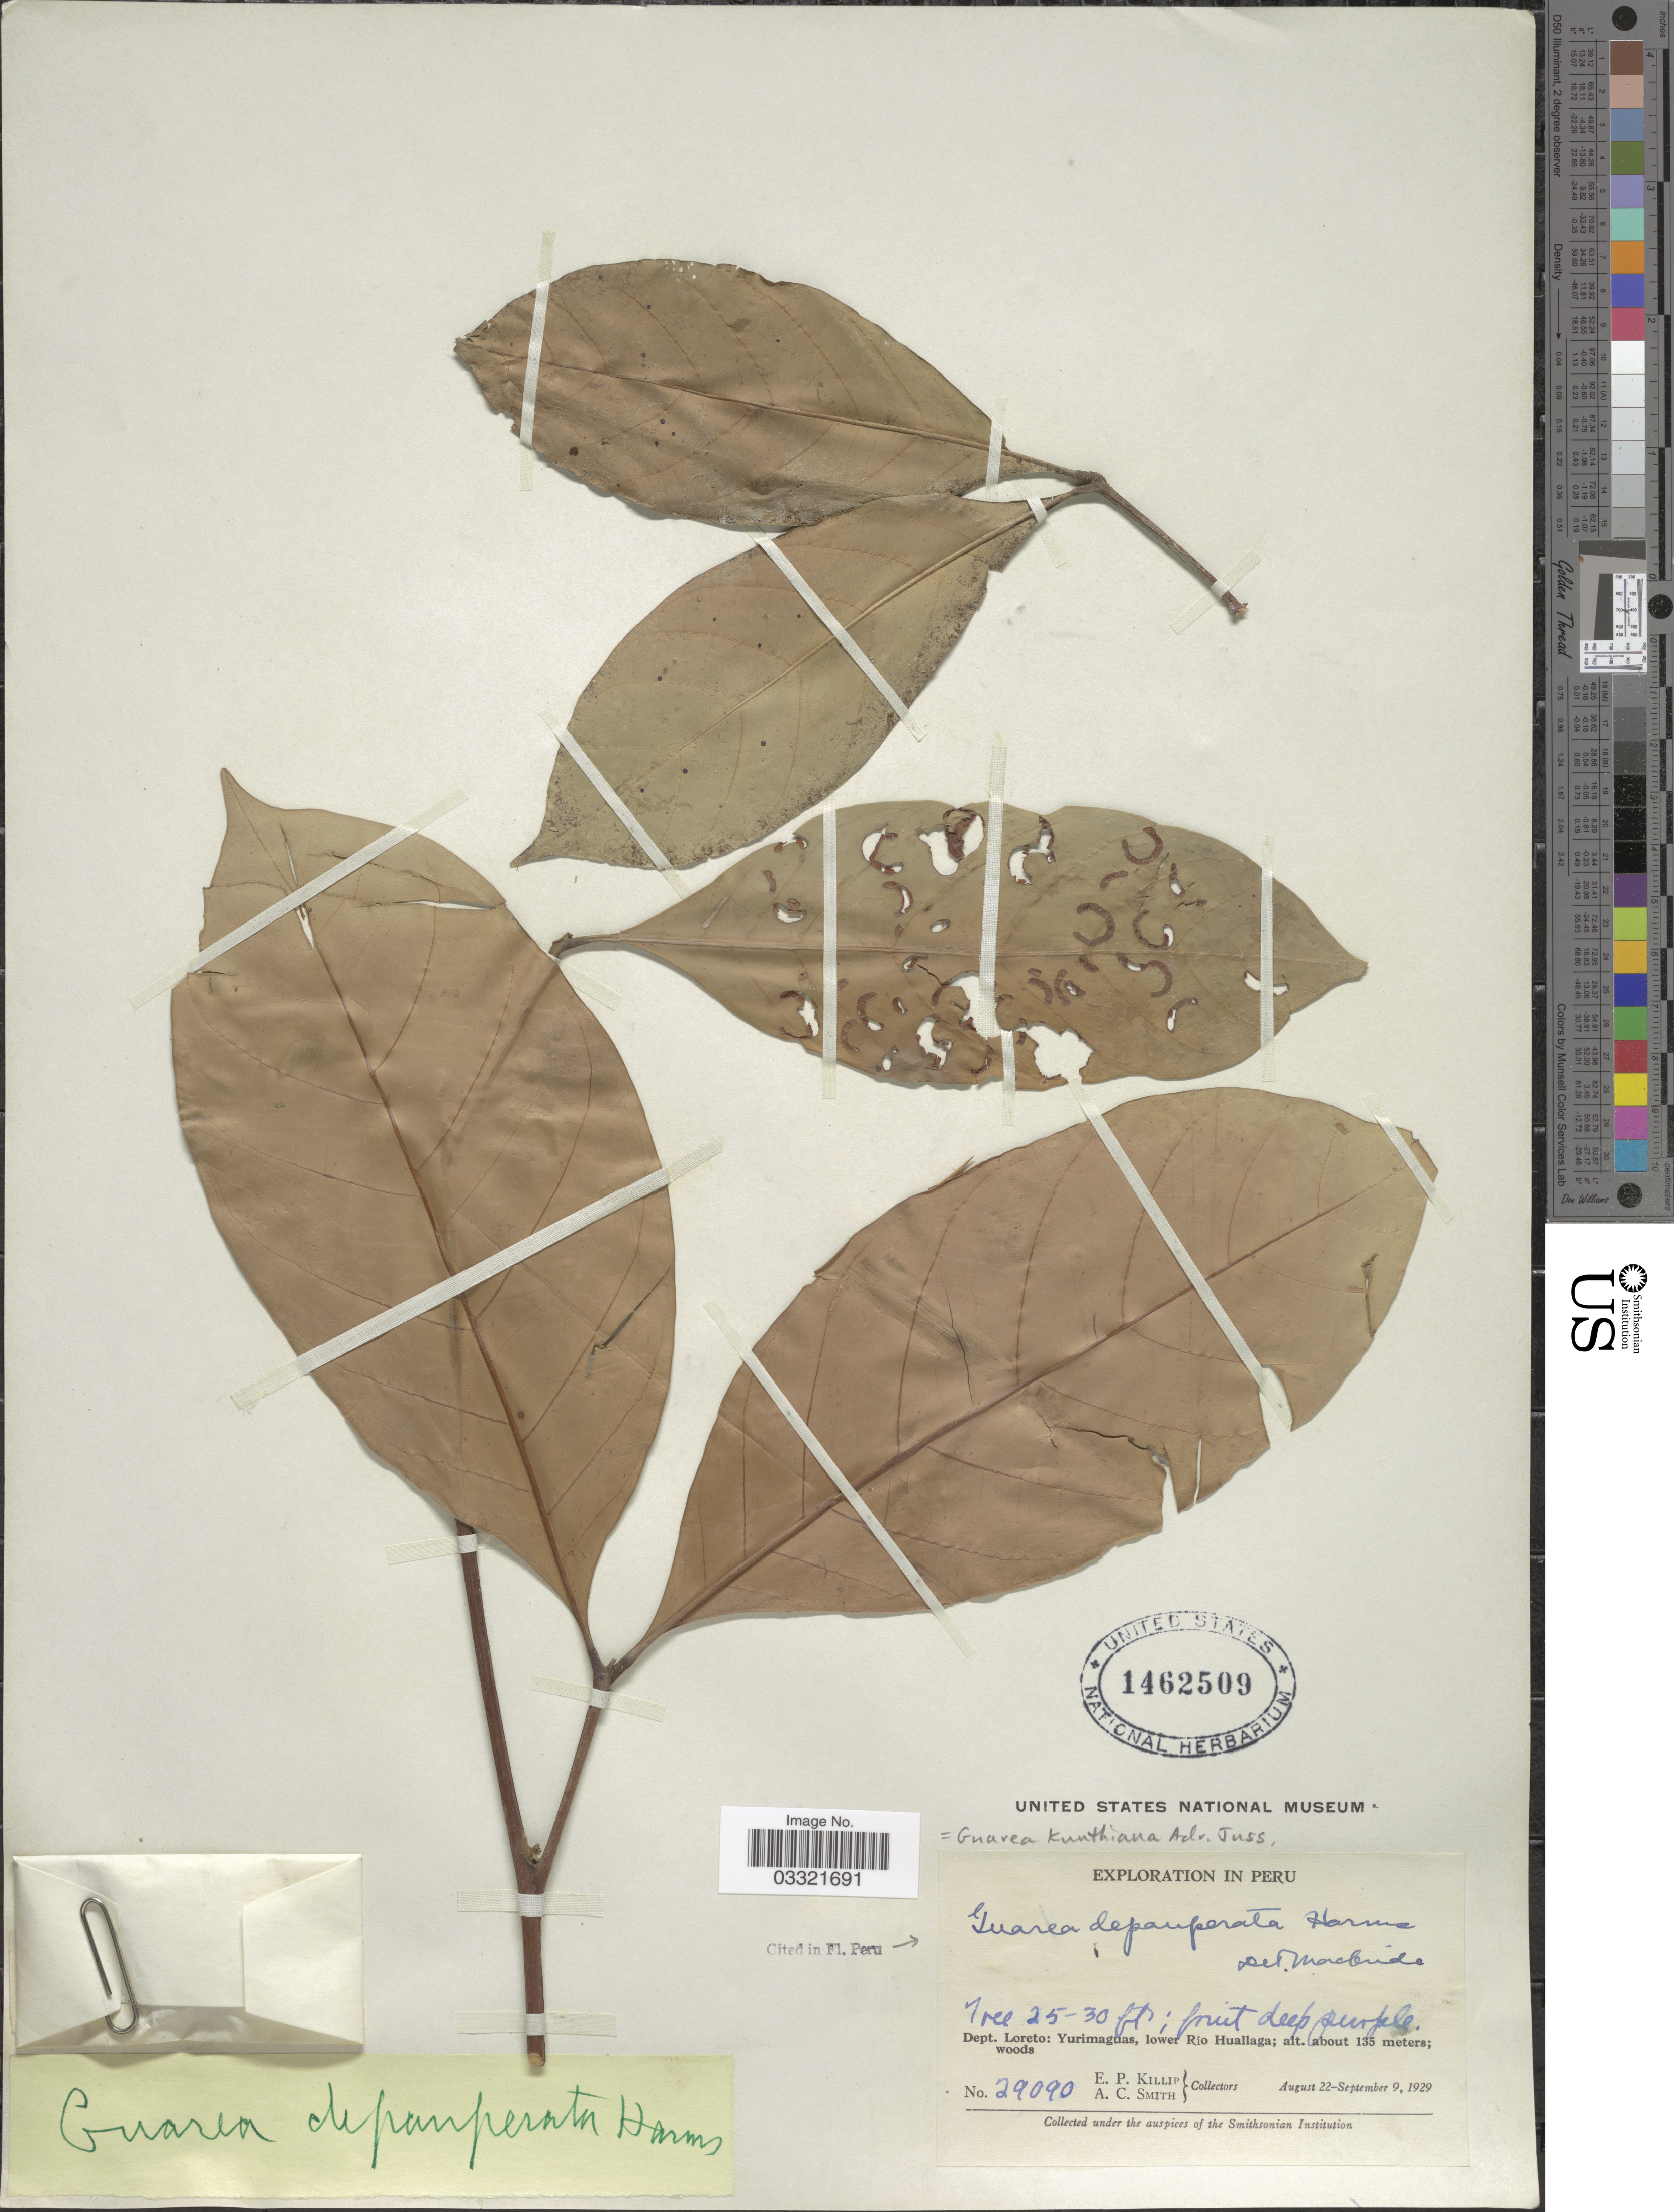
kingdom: Plantae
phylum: Tracheophyta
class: Magnoliopsida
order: Sapindales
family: Meliaceae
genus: Guarea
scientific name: Guarea kunthiana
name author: A. Juss.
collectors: E. P. Killip & A. C. Smith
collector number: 29090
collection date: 1929-08-22/1929-09-09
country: Peru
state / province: Loreto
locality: Dept. Loreto: Yurimaguas, lower Río Huallaga.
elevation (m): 135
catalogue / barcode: US 1462509